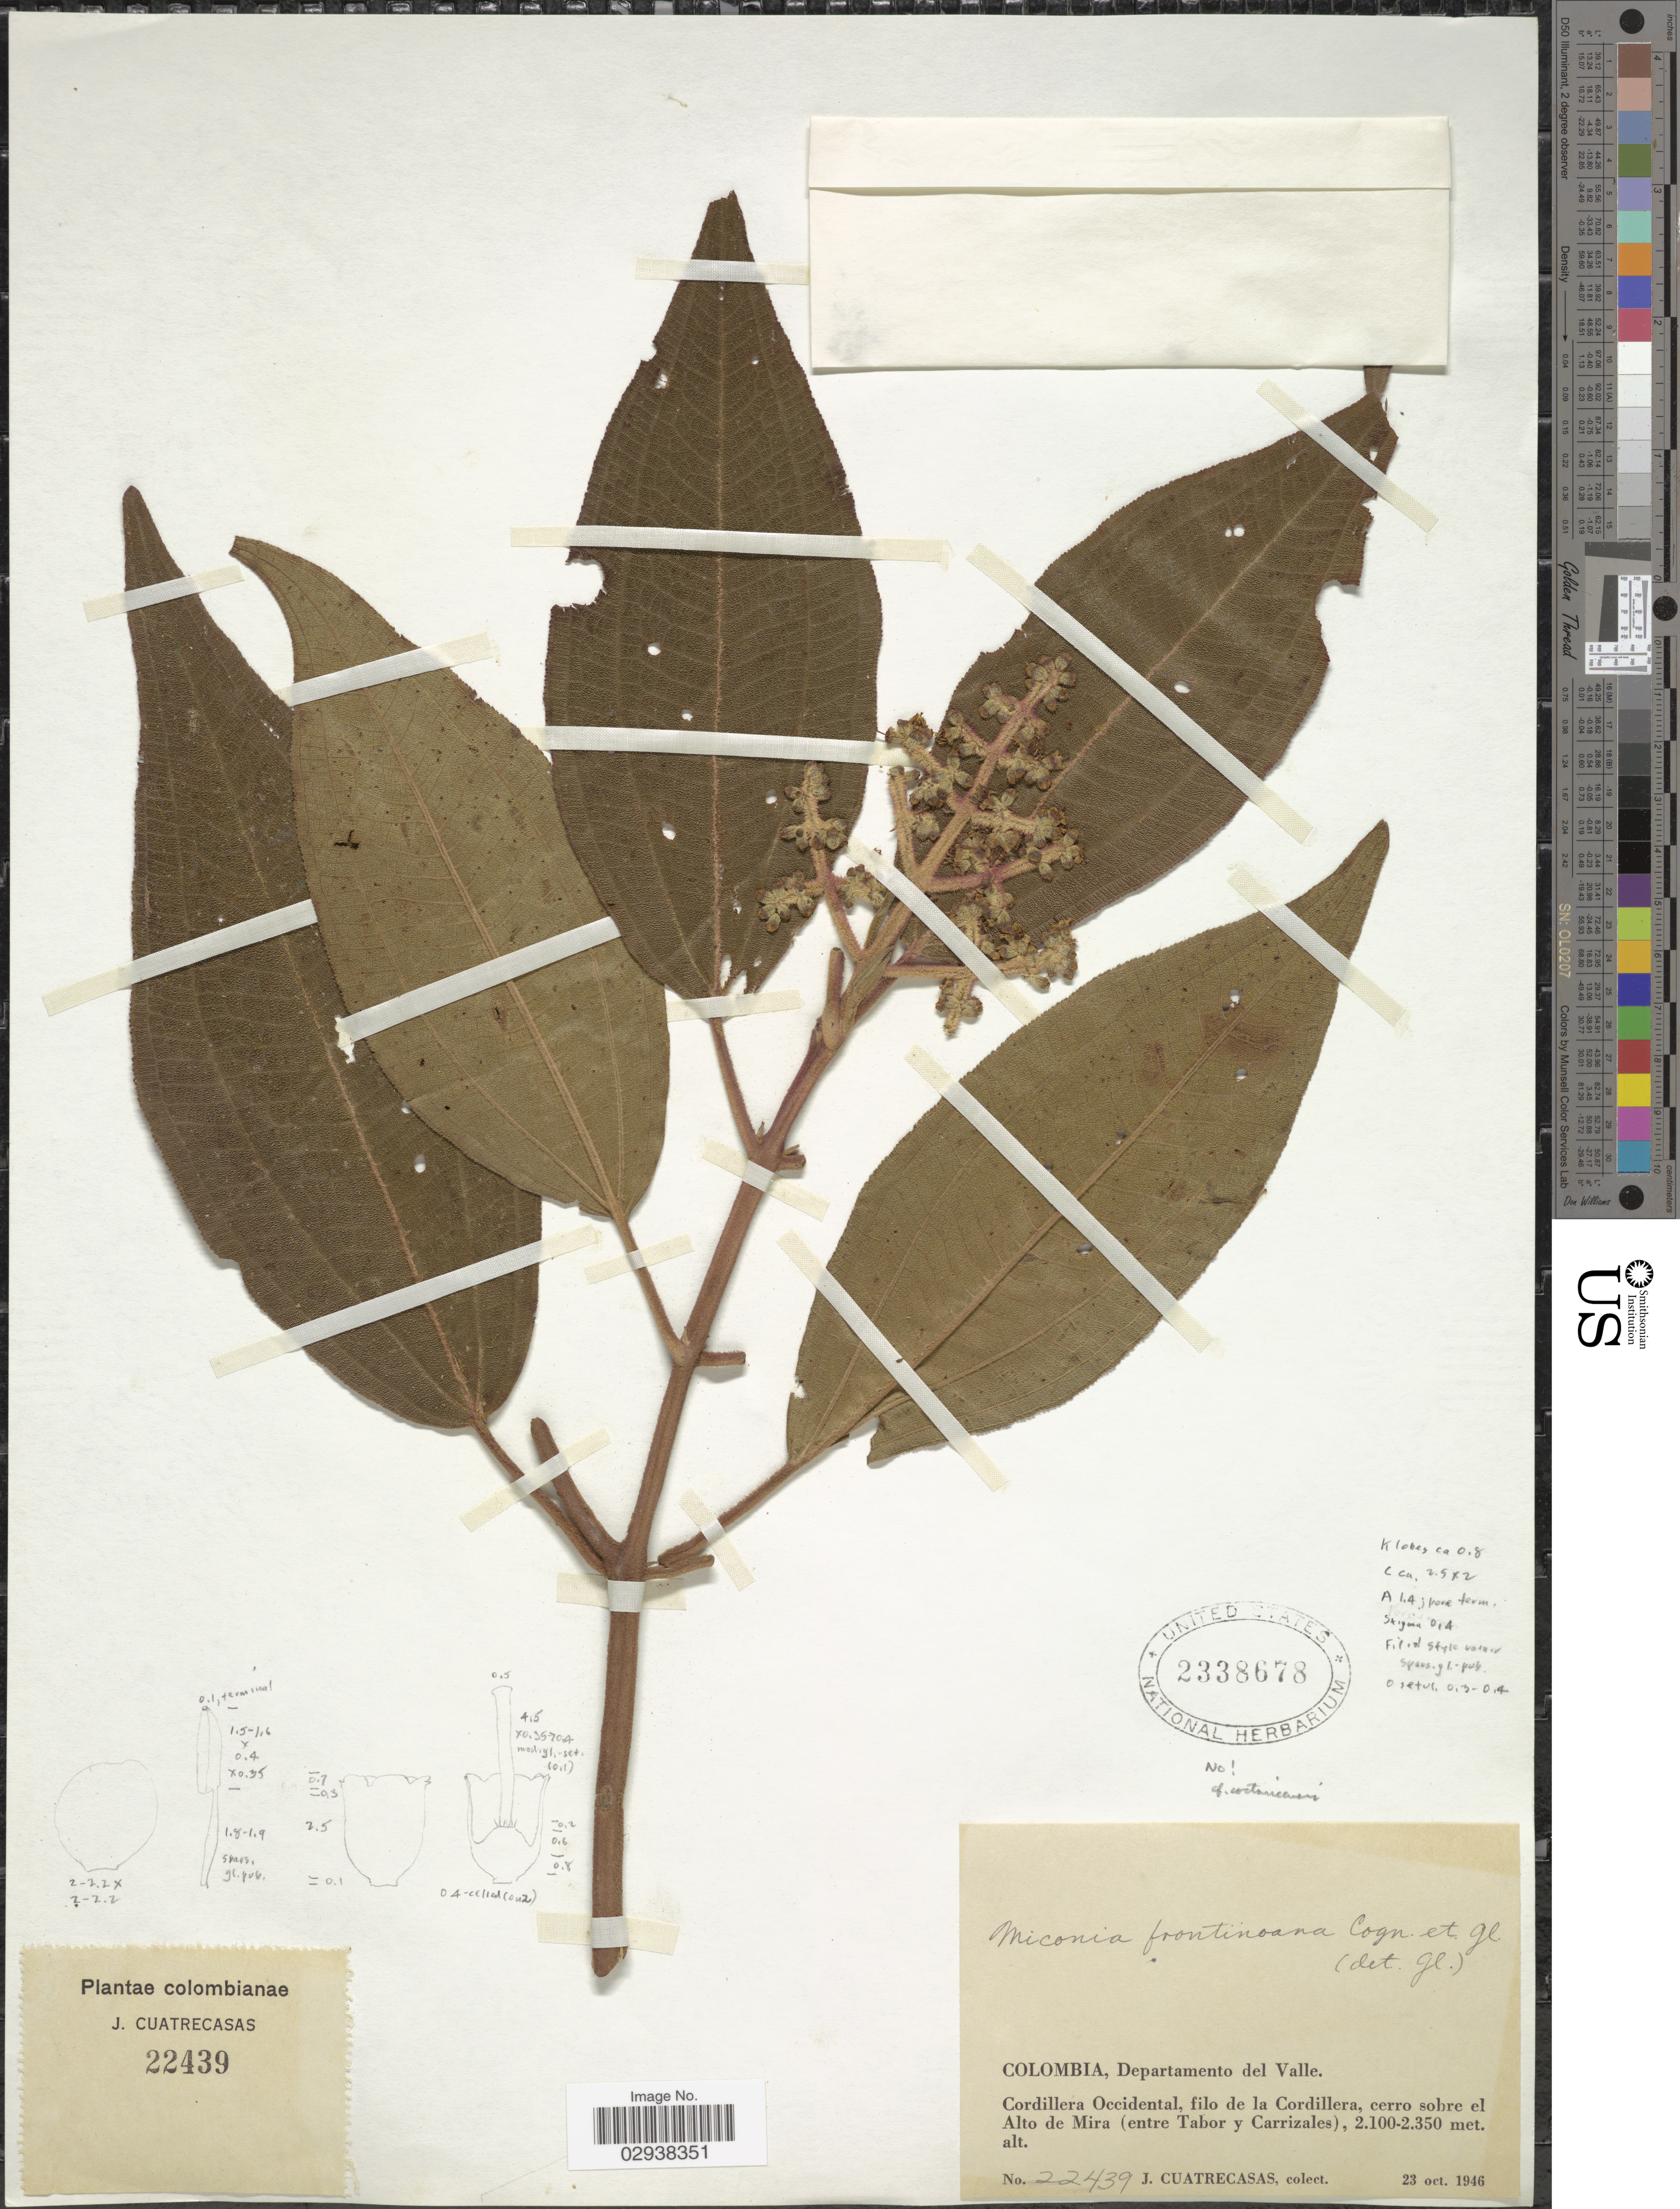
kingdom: Plantae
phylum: Tracheophyta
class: Magnoliopsida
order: Myrtales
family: Melastomataceae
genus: Miconia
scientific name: Miconia costaricensis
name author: Cogn.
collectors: J. Cuatrecasas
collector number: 22439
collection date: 1946-10-23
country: Colombia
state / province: Valle del Cauca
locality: Departamento del Valle, Cordillera Occidental, filo de la Cordillera, cerro sobre el Alto de Mira (entre Tabor y Carrizales).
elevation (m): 2100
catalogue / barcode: US 2338678